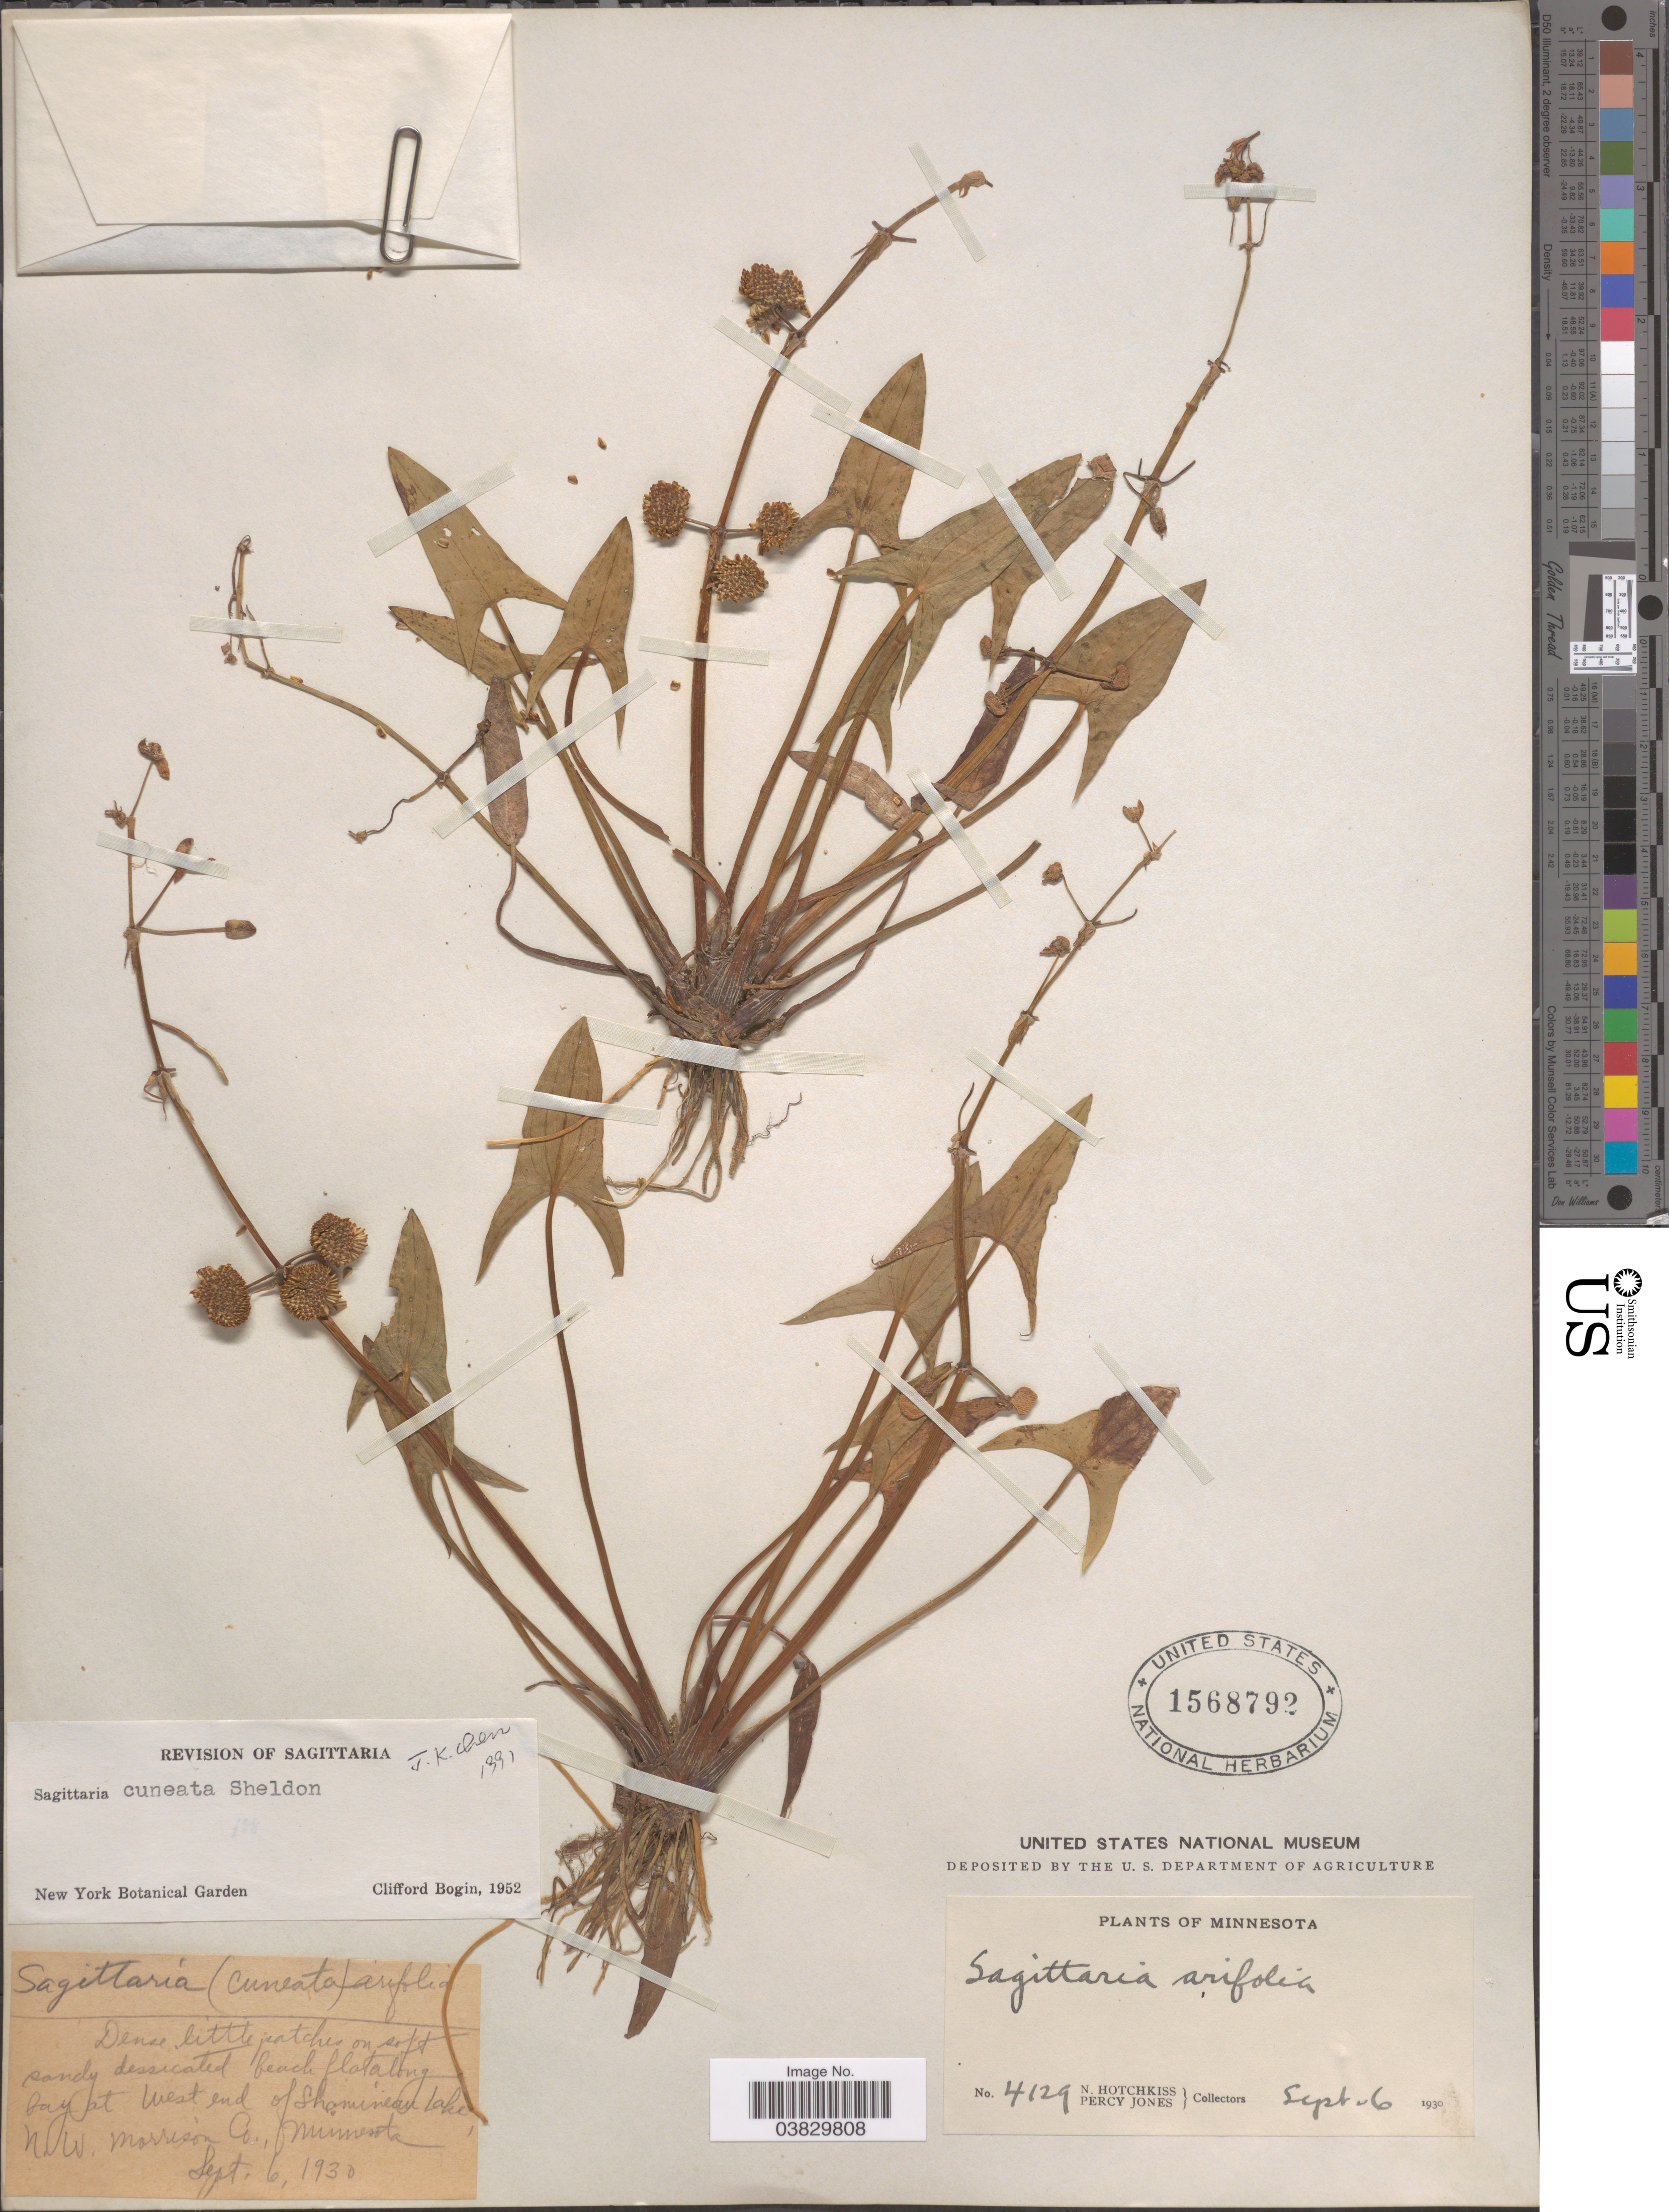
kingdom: Plantae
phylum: Tracheophyta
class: Liliopsida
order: Alismatales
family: Alismataceae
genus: Sagittaria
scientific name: Sagittaria cuneata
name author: E. Sheld.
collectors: N. Hotchkiss & P. Jones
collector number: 4129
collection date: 1930-09-06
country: United States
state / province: Minnesota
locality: Bay at West end of Shamineau Lake, N. W. Morrison Co.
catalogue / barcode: US 1568792